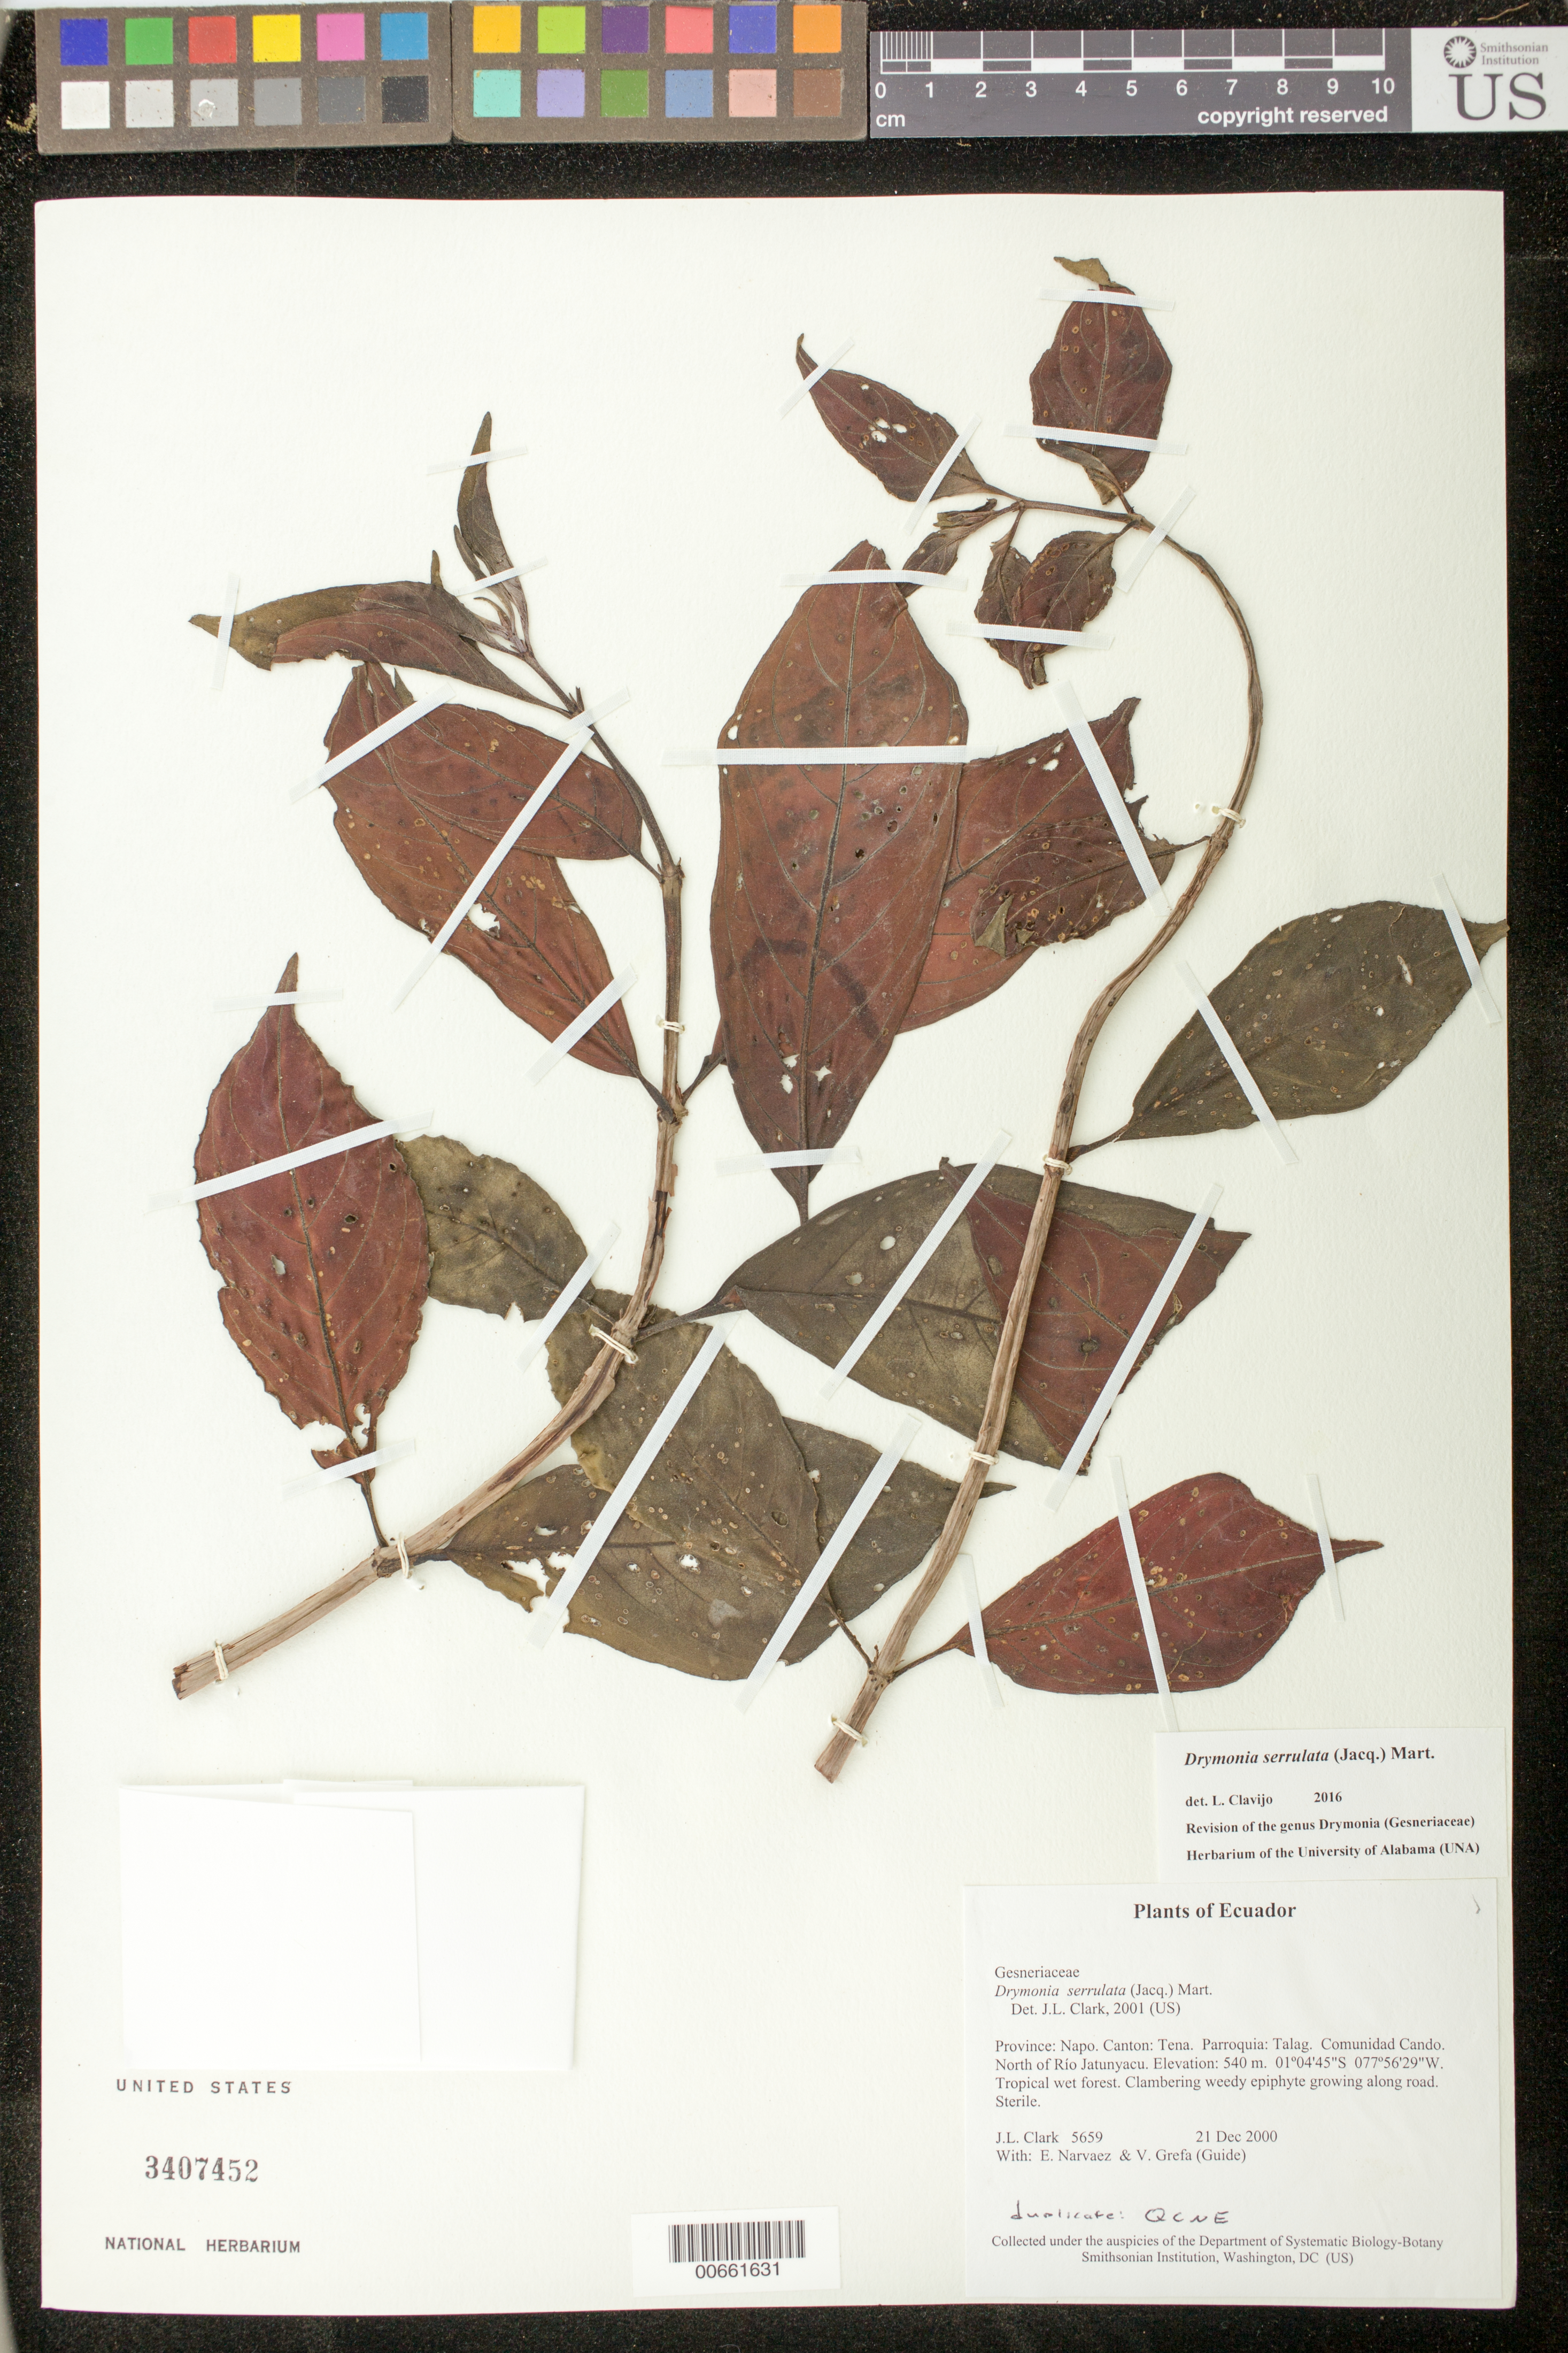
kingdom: Plantae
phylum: Tracheophyta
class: Magnoliopsida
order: Lamiales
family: Gesneriaceae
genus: Drymonia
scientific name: Drymonia serrulata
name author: (Jacq.) Mart.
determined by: Clark, J. L., (SEL), The Marie Selby Botanical Garden (UNITED STATES)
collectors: J. L. Clark, E. Narváez & V. Grefa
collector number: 5659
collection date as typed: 21 Dec 2000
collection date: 2000-12-21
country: Ecuador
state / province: Napo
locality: Cantón: Tena. Parroquia: Talag. Comunidad Cando. North of Río Jatunyacu.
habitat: Tropical wet forest.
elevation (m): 540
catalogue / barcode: US 3407452